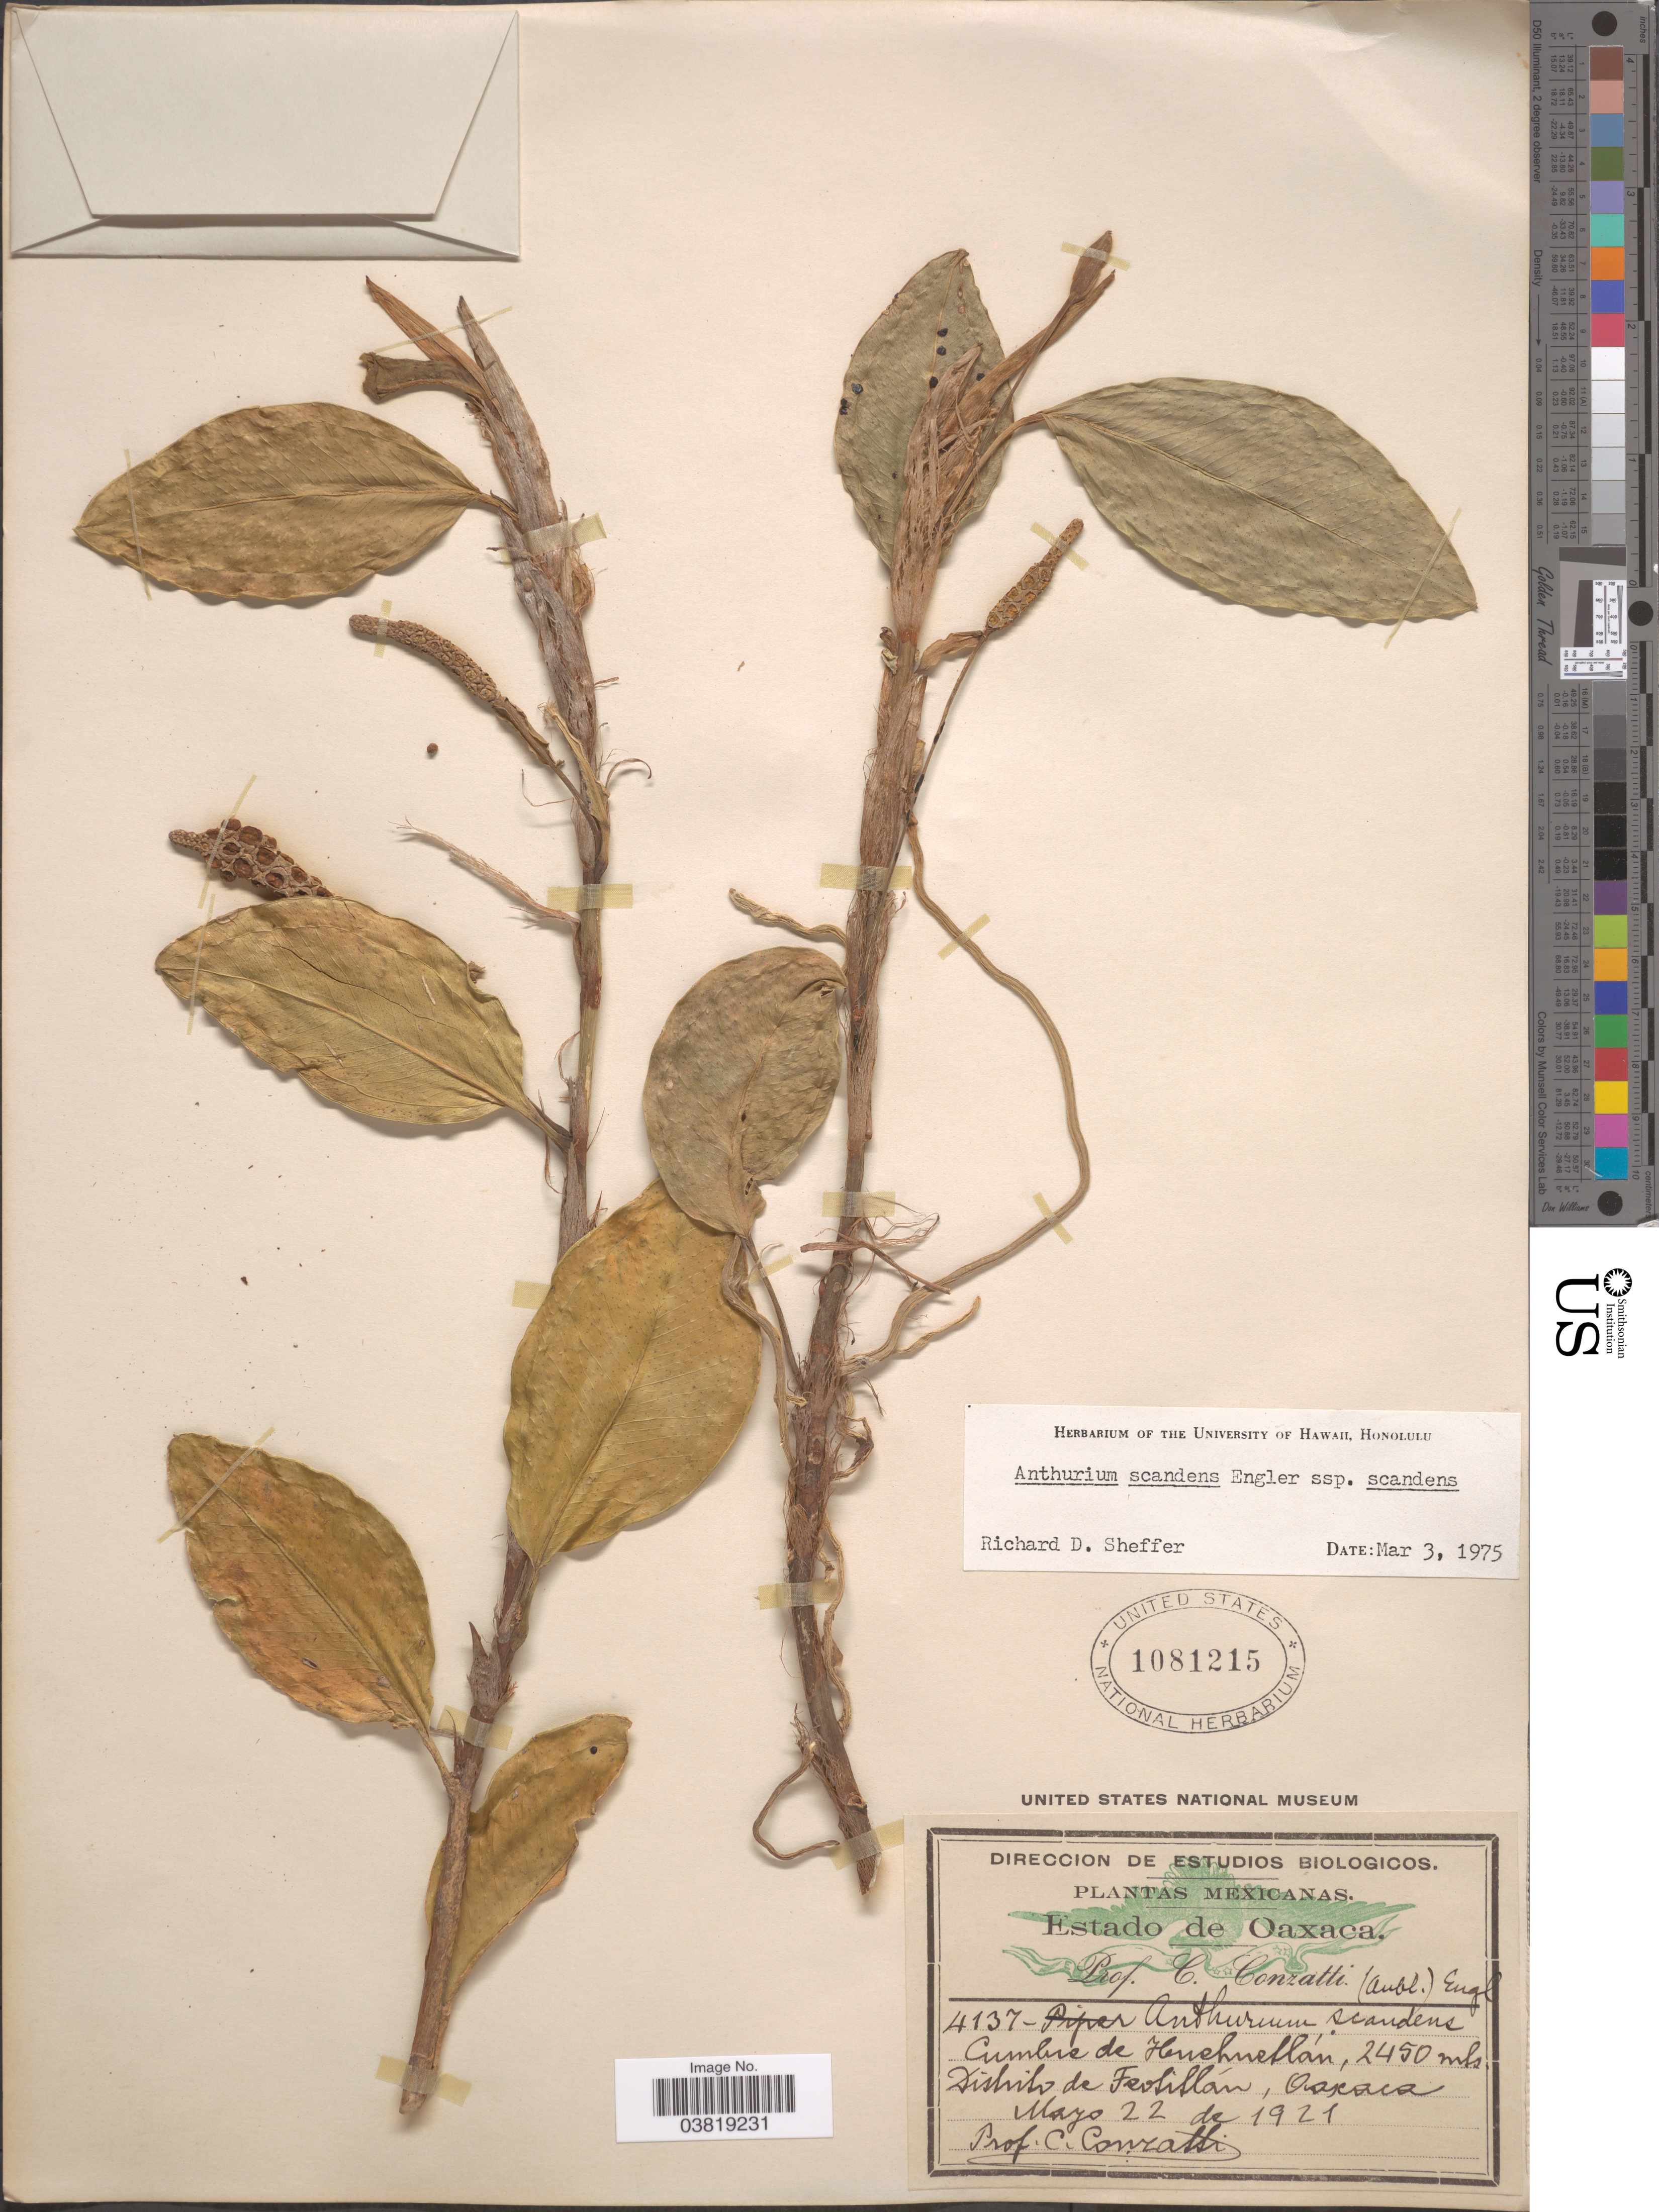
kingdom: Plantae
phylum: Tracheophyta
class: Liliopsida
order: Alismatales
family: Araceae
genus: Anthurium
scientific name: Anthurium scandens var. scandens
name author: (Aubl.) Engl.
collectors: C. Conzatti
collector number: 4137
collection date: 1921-05-22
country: Mexico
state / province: Oaxaca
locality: Cumbre de Huehuetlán. Distrito de Teotitlan.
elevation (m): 2450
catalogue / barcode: US 1081215